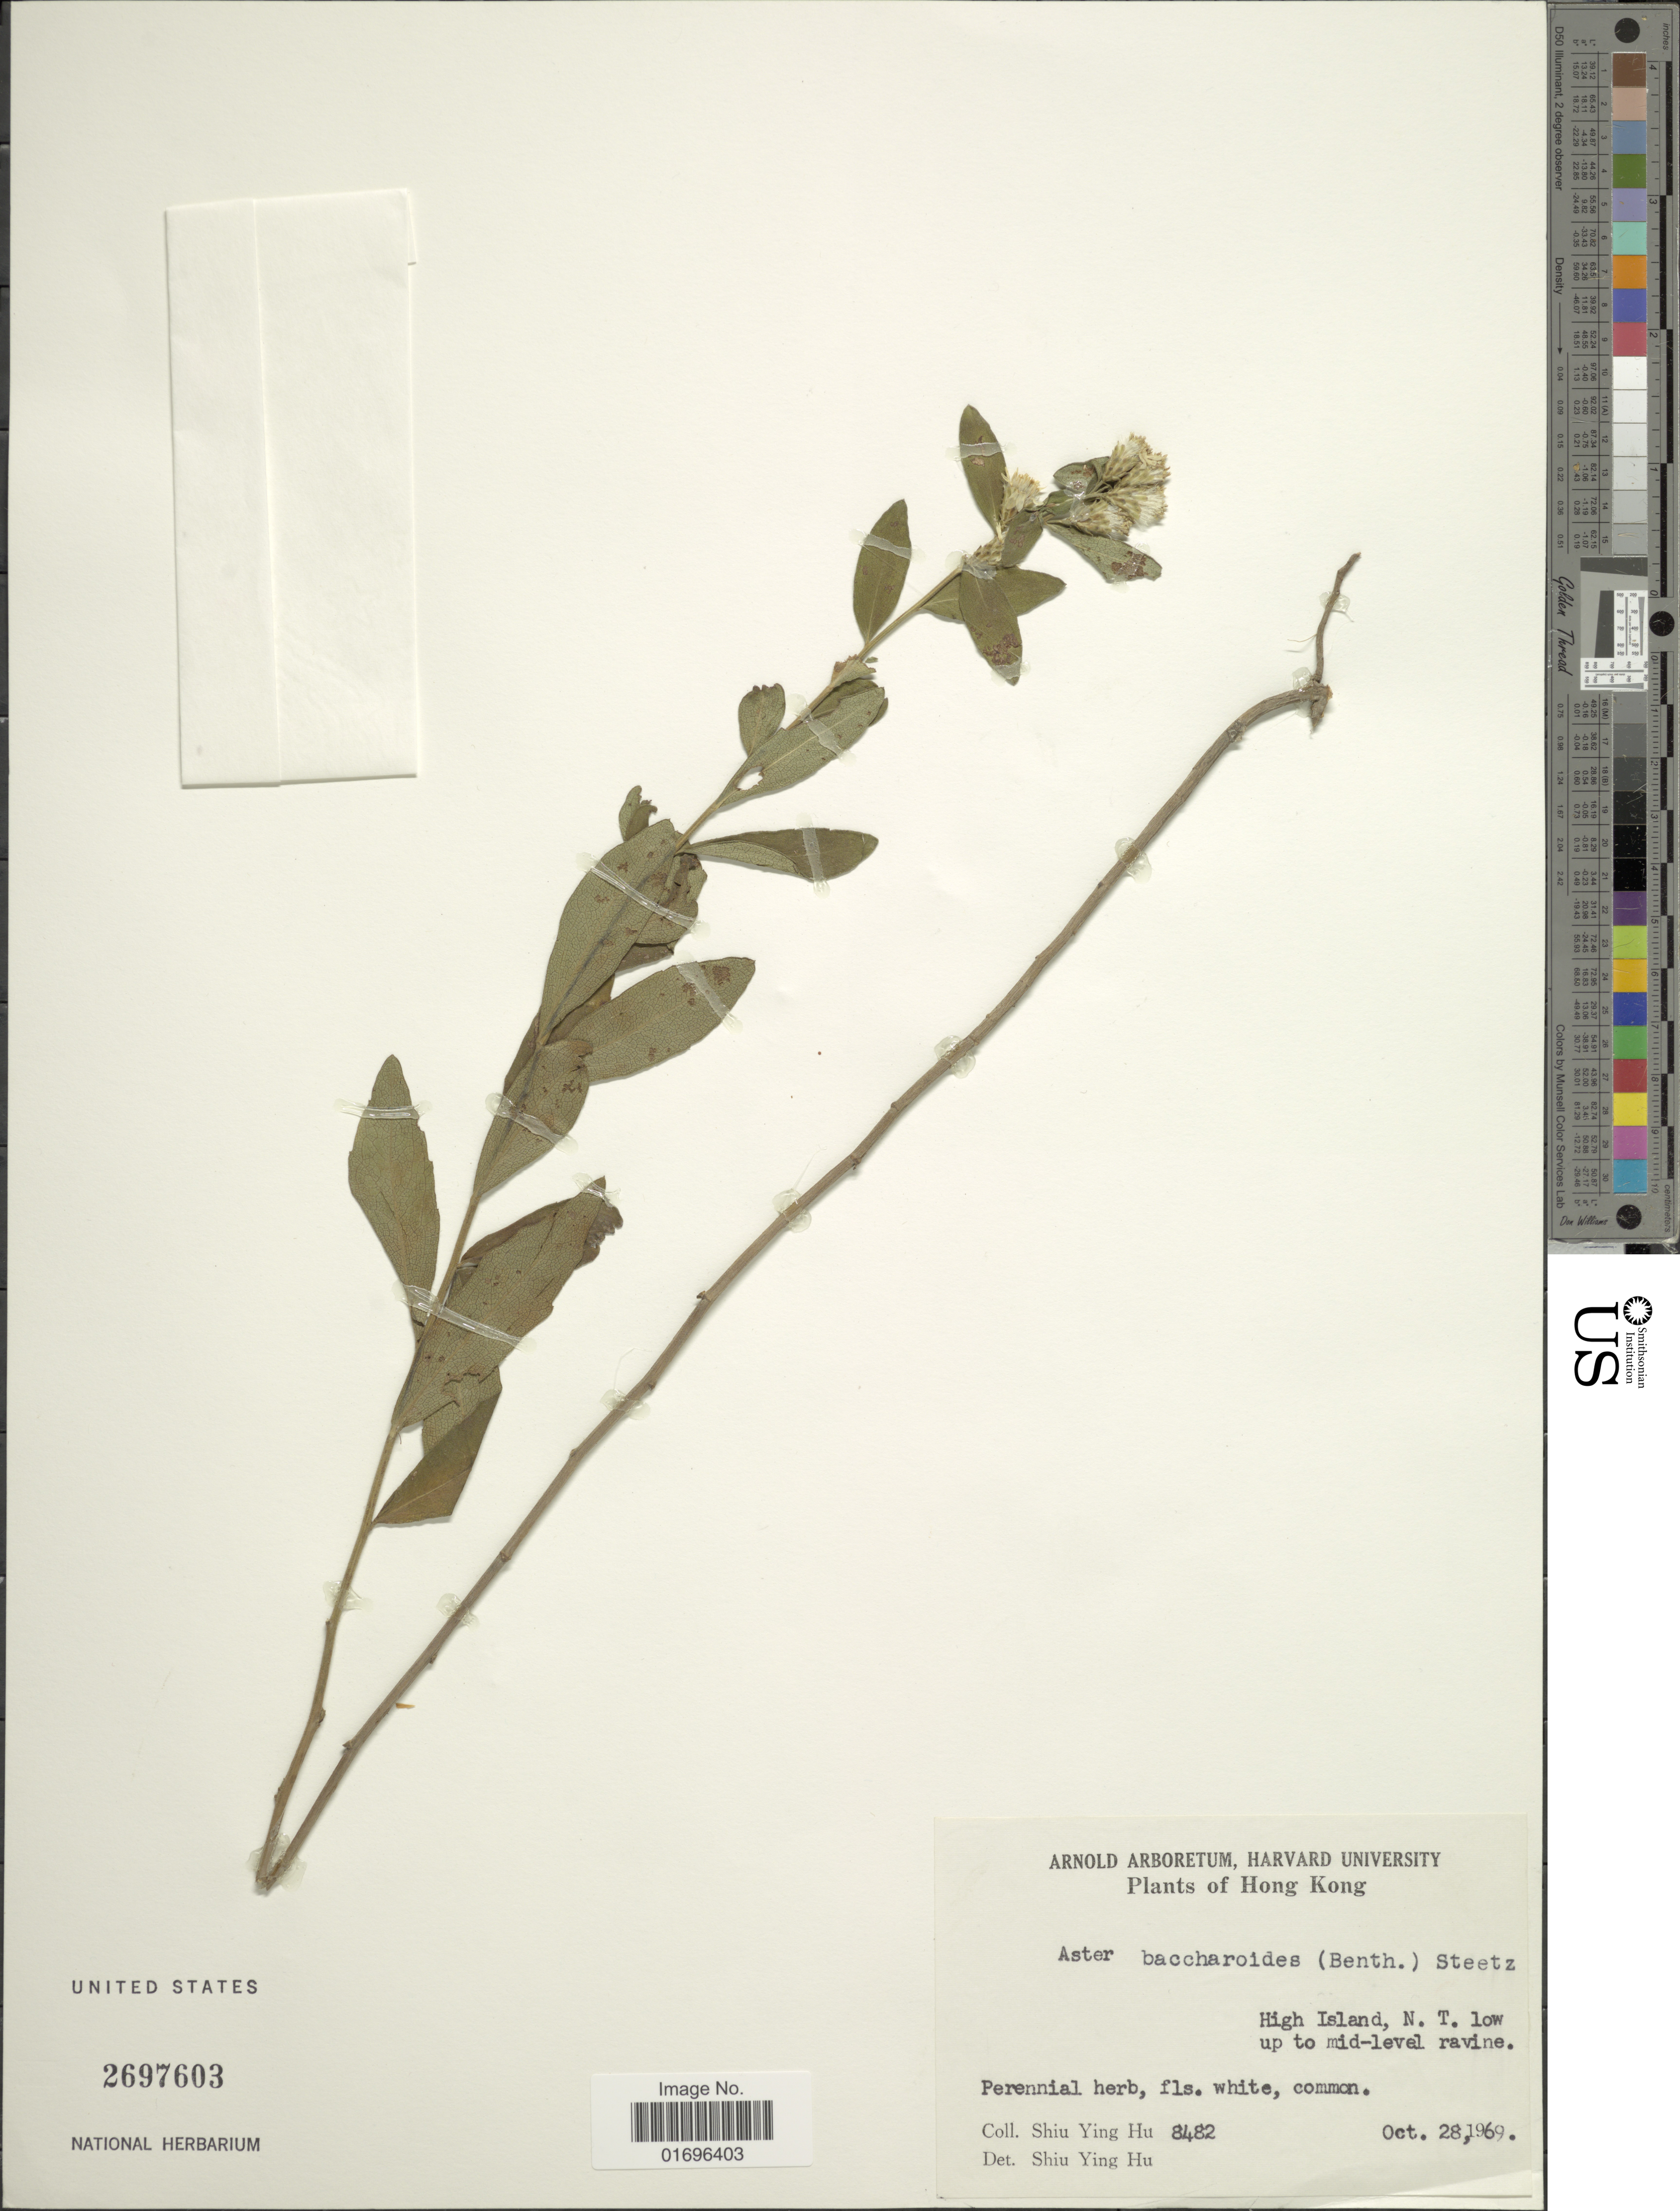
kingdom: Plantae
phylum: Tracheophyta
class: Magnoliopsida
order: Asterales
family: Asteraceae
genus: Aster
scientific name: Aster baccharoides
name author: (Benth.) Steetz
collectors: S. Y. Hu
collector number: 8482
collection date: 1969-10-28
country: China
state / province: Hong Kong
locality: High Island, N.T. low up to mid-level ravine.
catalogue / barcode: US 2697603